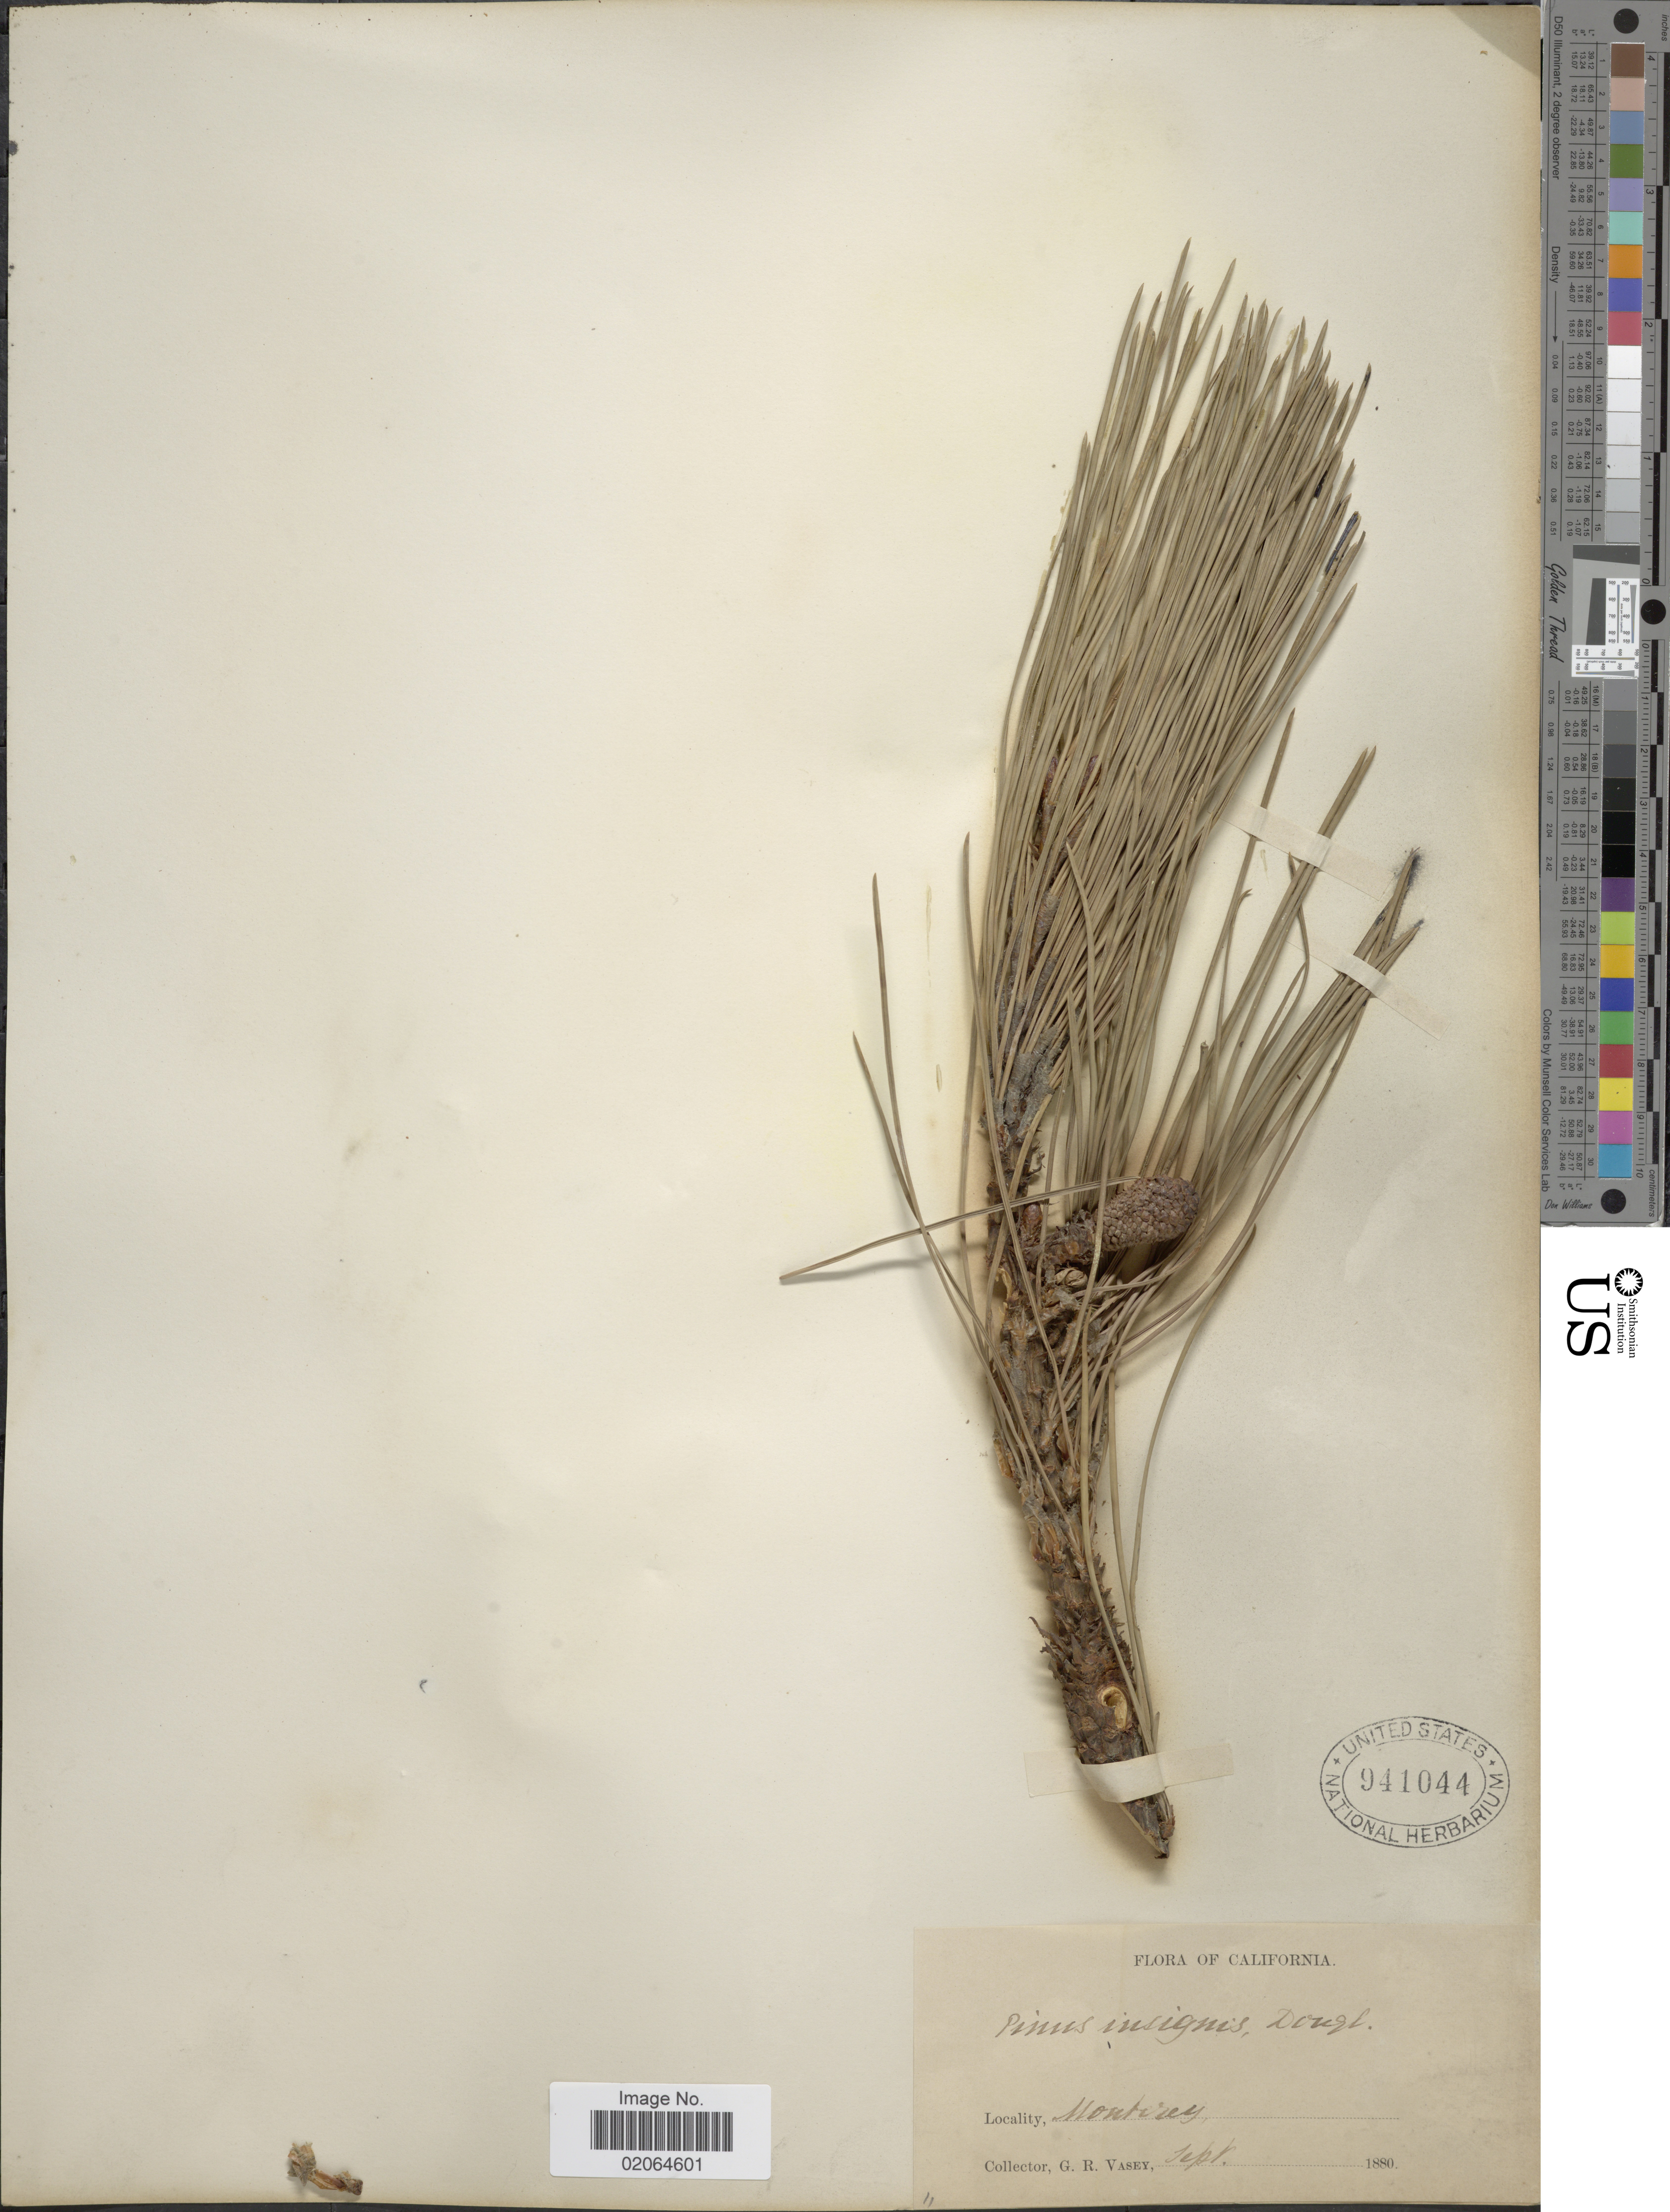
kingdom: Plantae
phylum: Tracheophyta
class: Pinopsida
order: Pinales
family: Pinaceae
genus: Pinus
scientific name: Pinus radiata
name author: D. Don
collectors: G. R. Vasey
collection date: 1880-09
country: United States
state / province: California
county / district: Monterey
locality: California. Monterey.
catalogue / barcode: US 941044